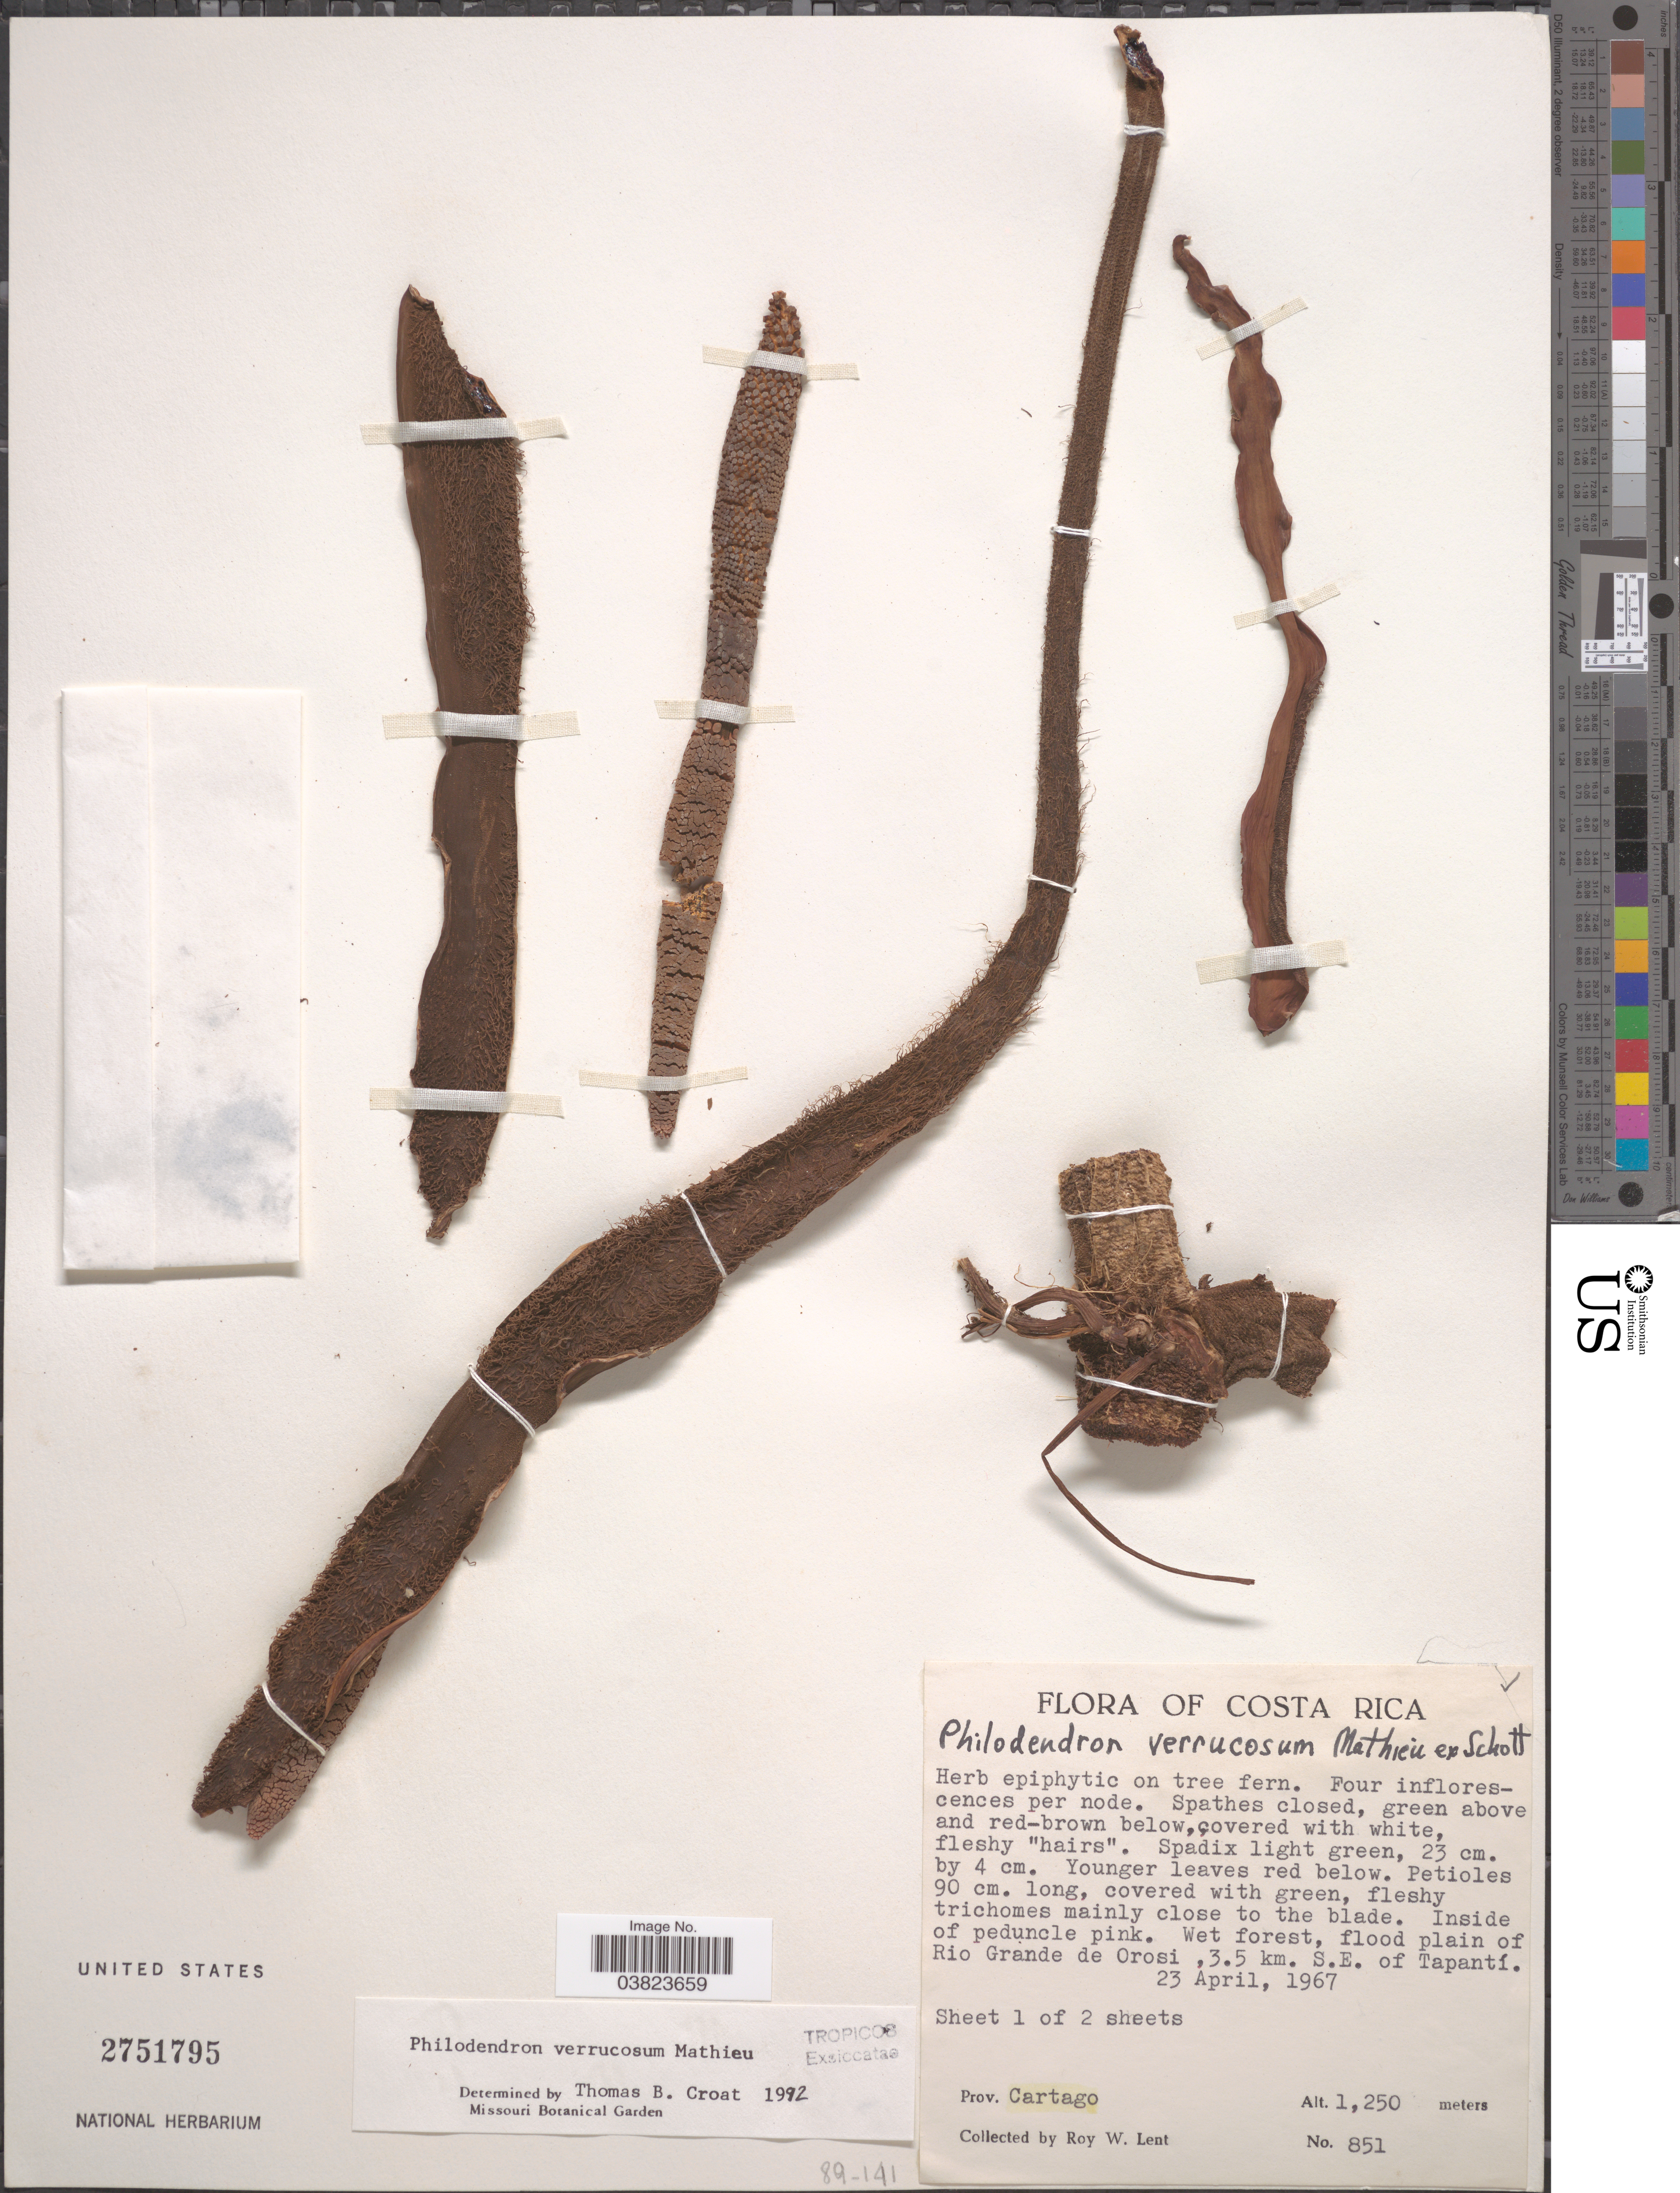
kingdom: Plantae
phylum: Tracheophyta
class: Liliopsida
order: Alismatales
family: Araceae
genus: Philodendron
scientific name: Philodendron verrucosum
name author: L. Mathieu ex Schott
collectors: R. W. Lent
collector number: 851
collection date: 1967-04-23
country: Costa Rica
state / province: Cartago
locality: Flood plain of Rio Grande de Orosi, 3.5 km. S.E. of Tapantí.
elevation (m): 1250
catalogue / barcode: US 2751795